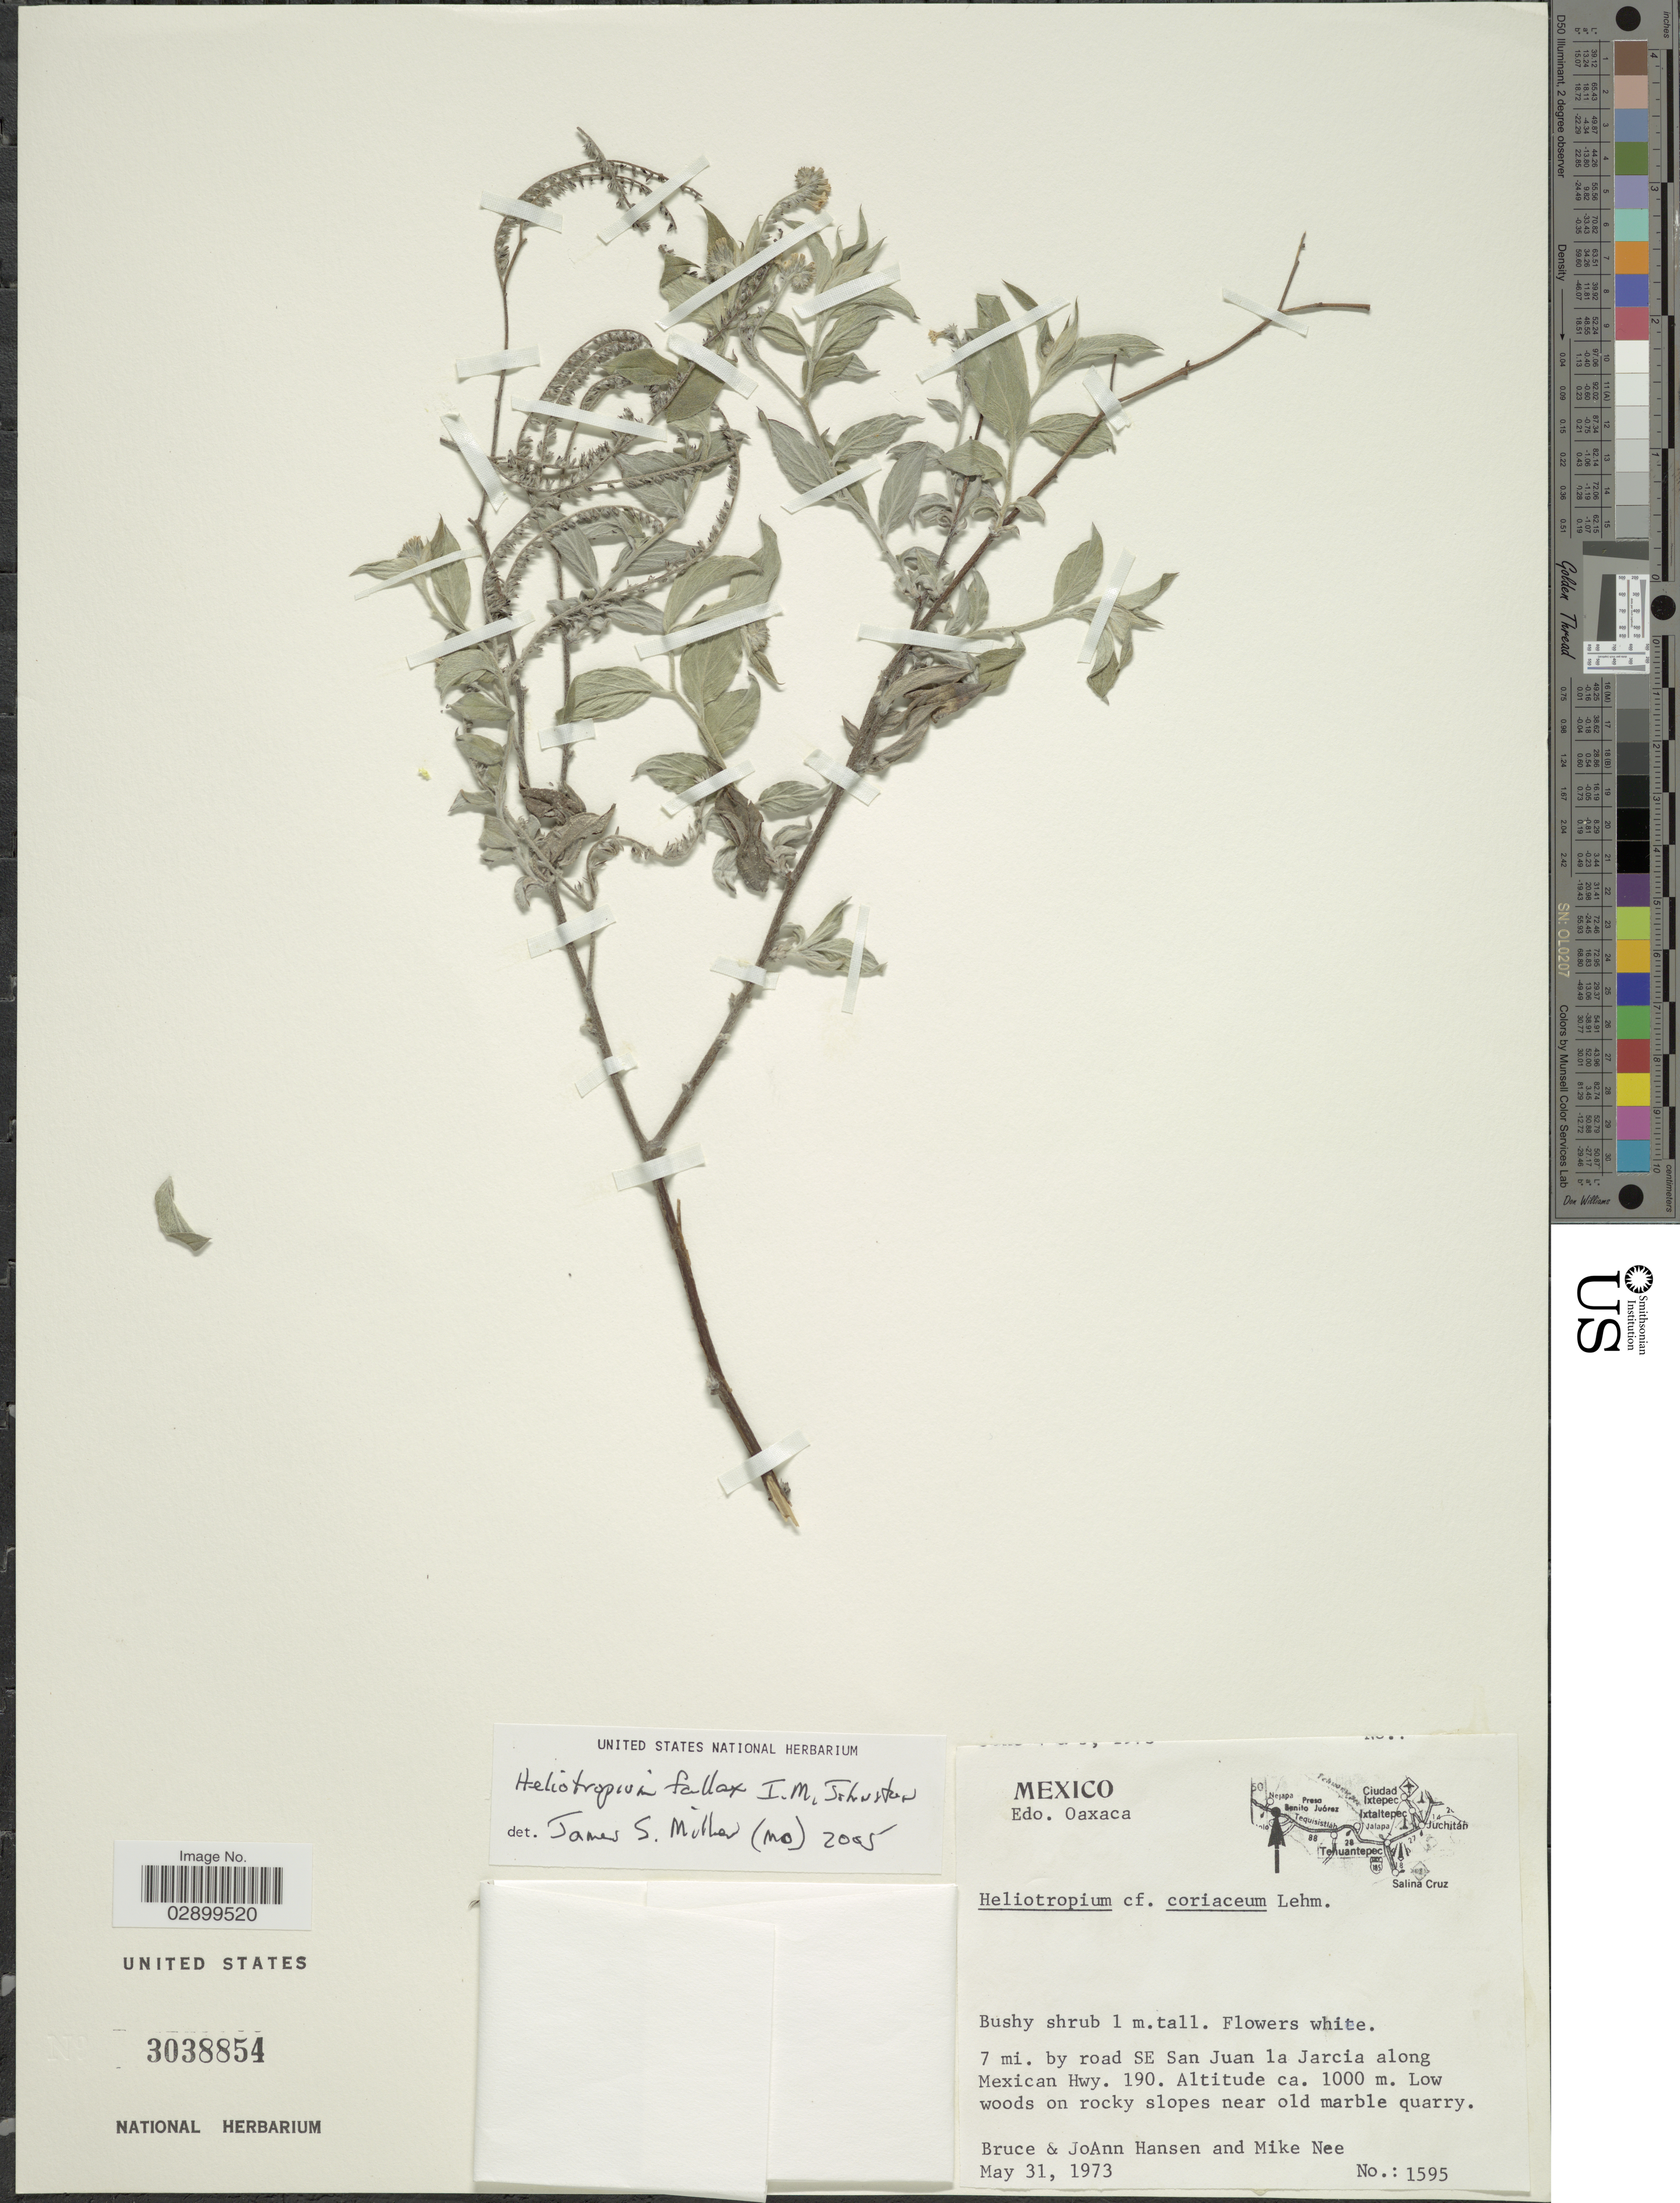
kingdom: Plantae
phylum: Tracheophyta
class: Magnoliopsida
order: Boraginales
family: Heliotropiaceae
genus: Heliotropium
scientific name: Heliotropium fallax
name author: I.M. Johnst.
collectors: Bruce, J. Hansen & M. Nee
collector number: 1595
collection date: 1973-05-31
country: Mexico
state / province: Oaxaca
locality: Edo. Oaxaca. 7 mi. by road SE San Juan la Jarcia along Mexican Hwy. 190.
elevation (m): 1000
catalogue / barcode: US 3038854